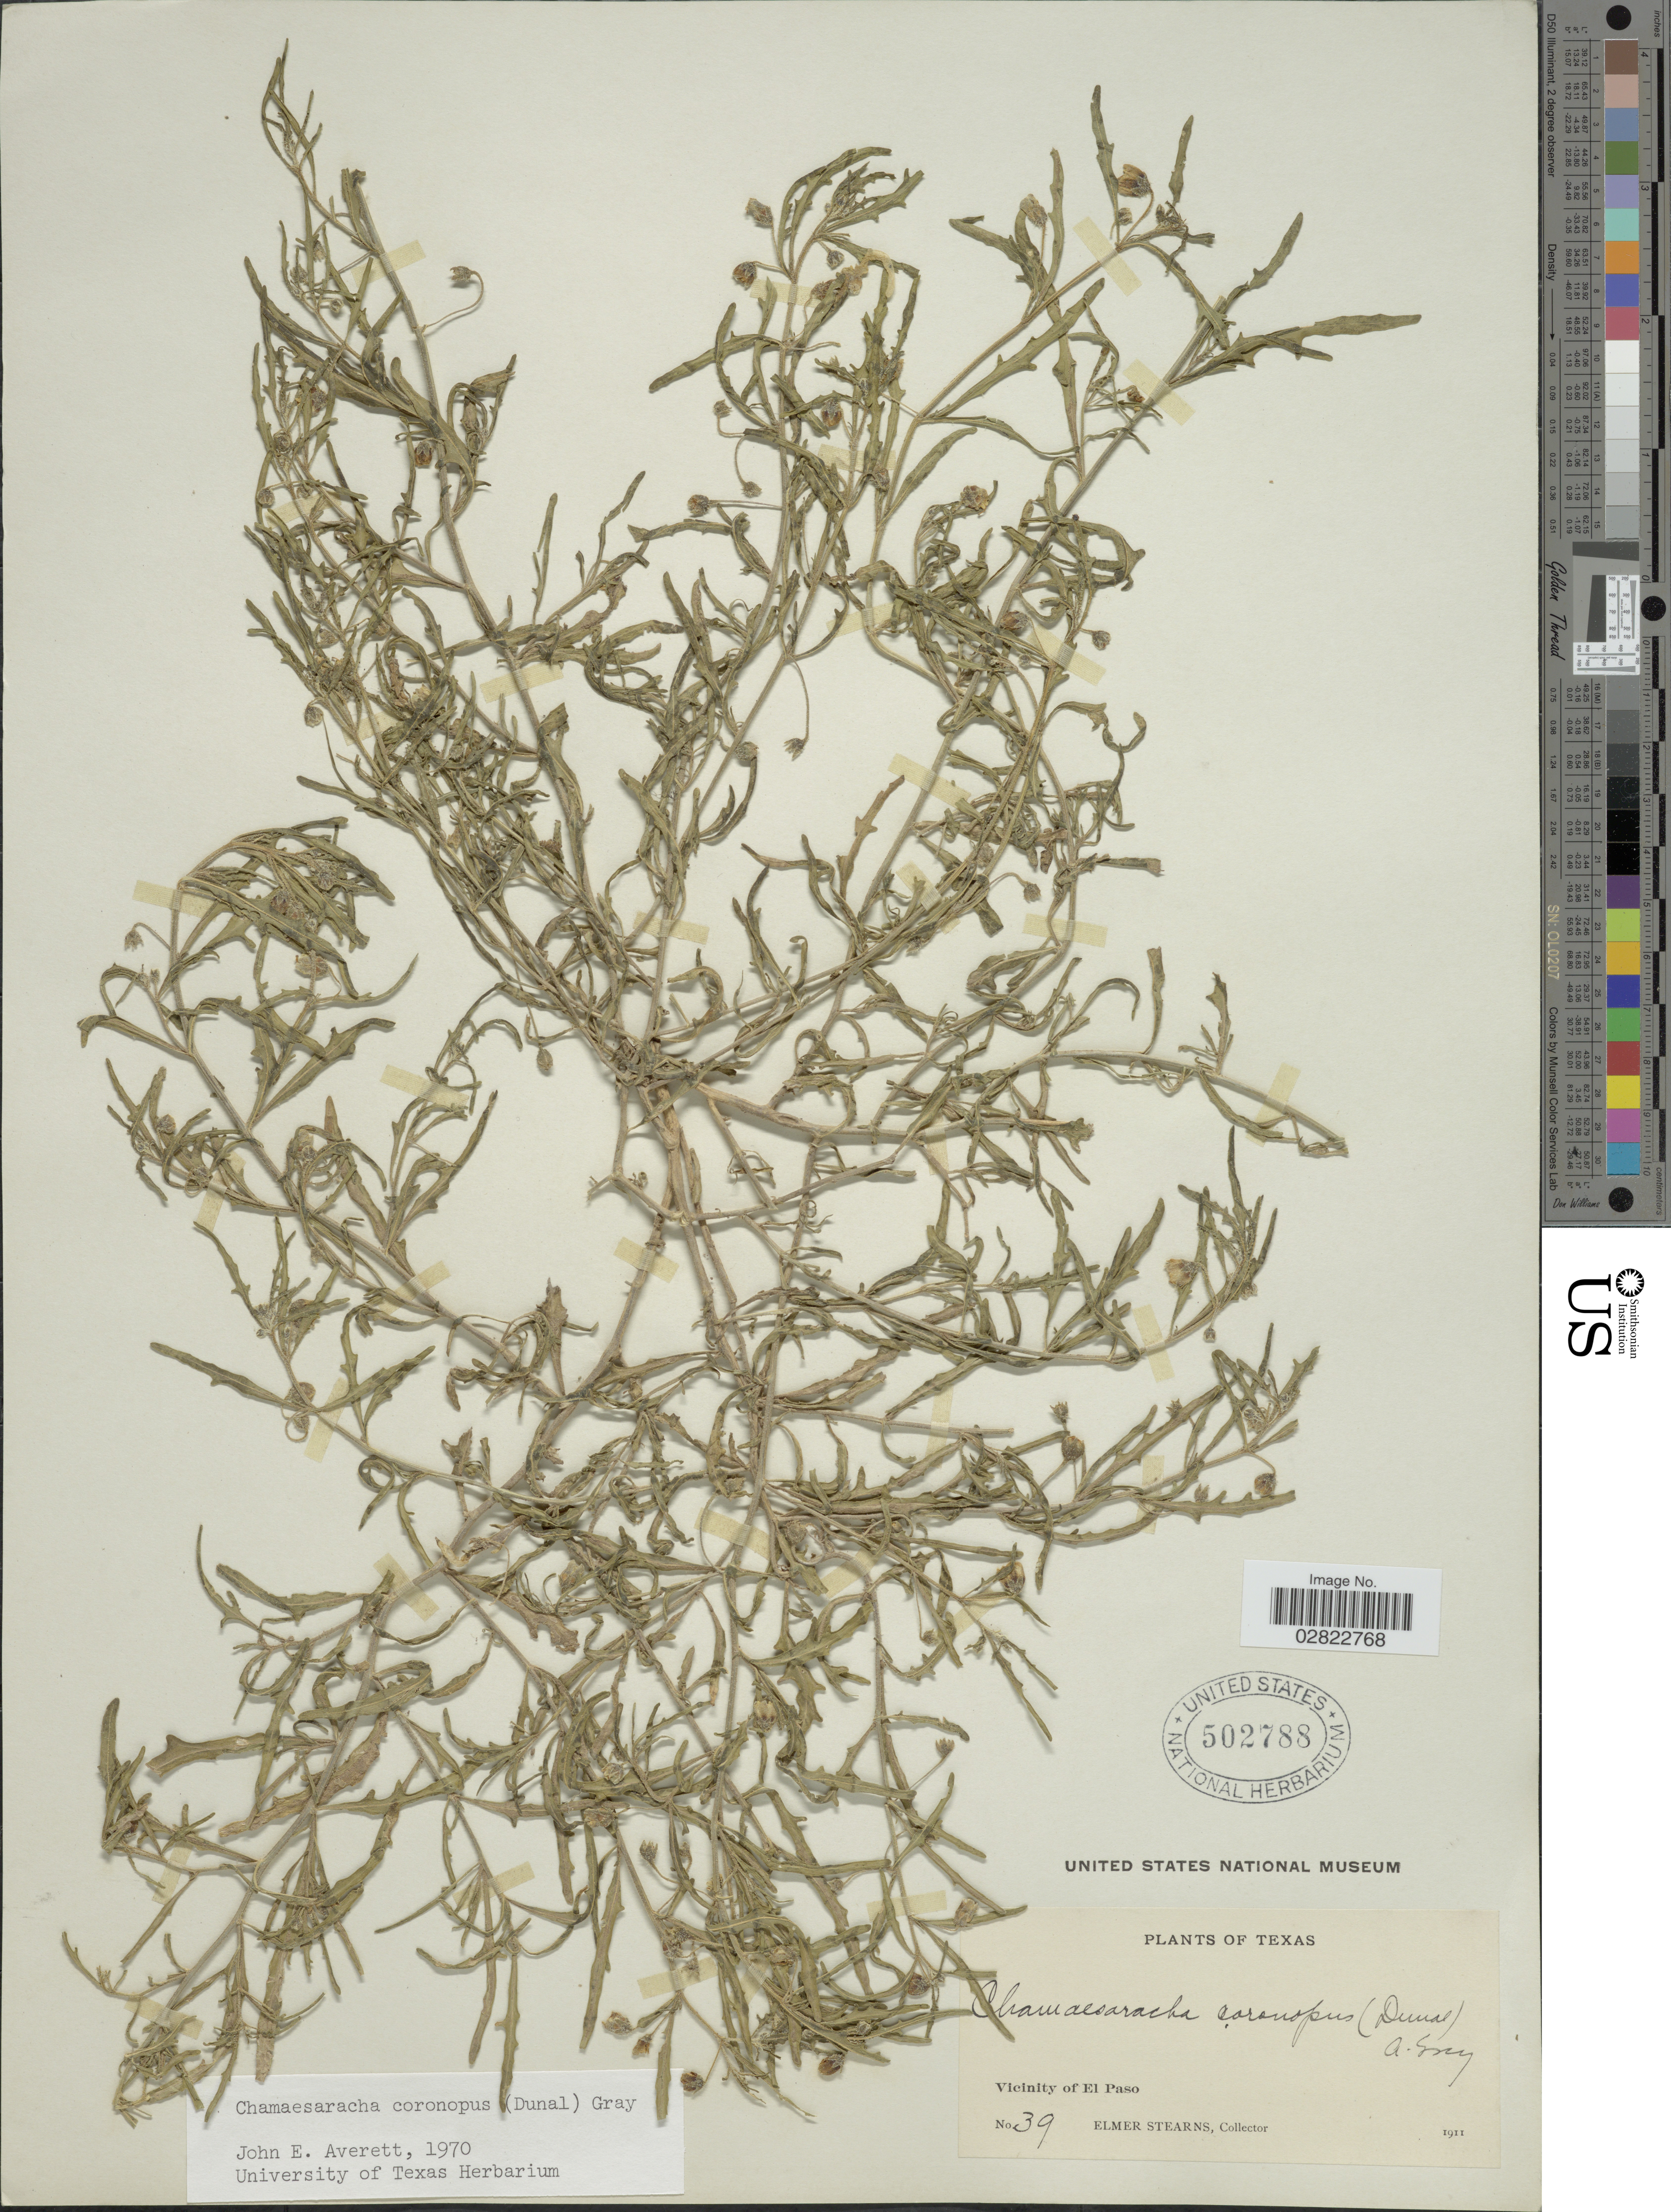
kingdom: Plantae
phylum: Tracheophyta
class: Magnoliopsida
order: Solanales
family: Solanaceae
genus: Chamaesaracha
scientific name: Chamaesaracha coronopus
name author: (Dunal) A. Gray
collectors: E. Stearns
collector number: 39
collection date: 1911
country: United States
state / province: Texas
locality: Vicinity of El Paso.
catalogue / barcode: US 502788